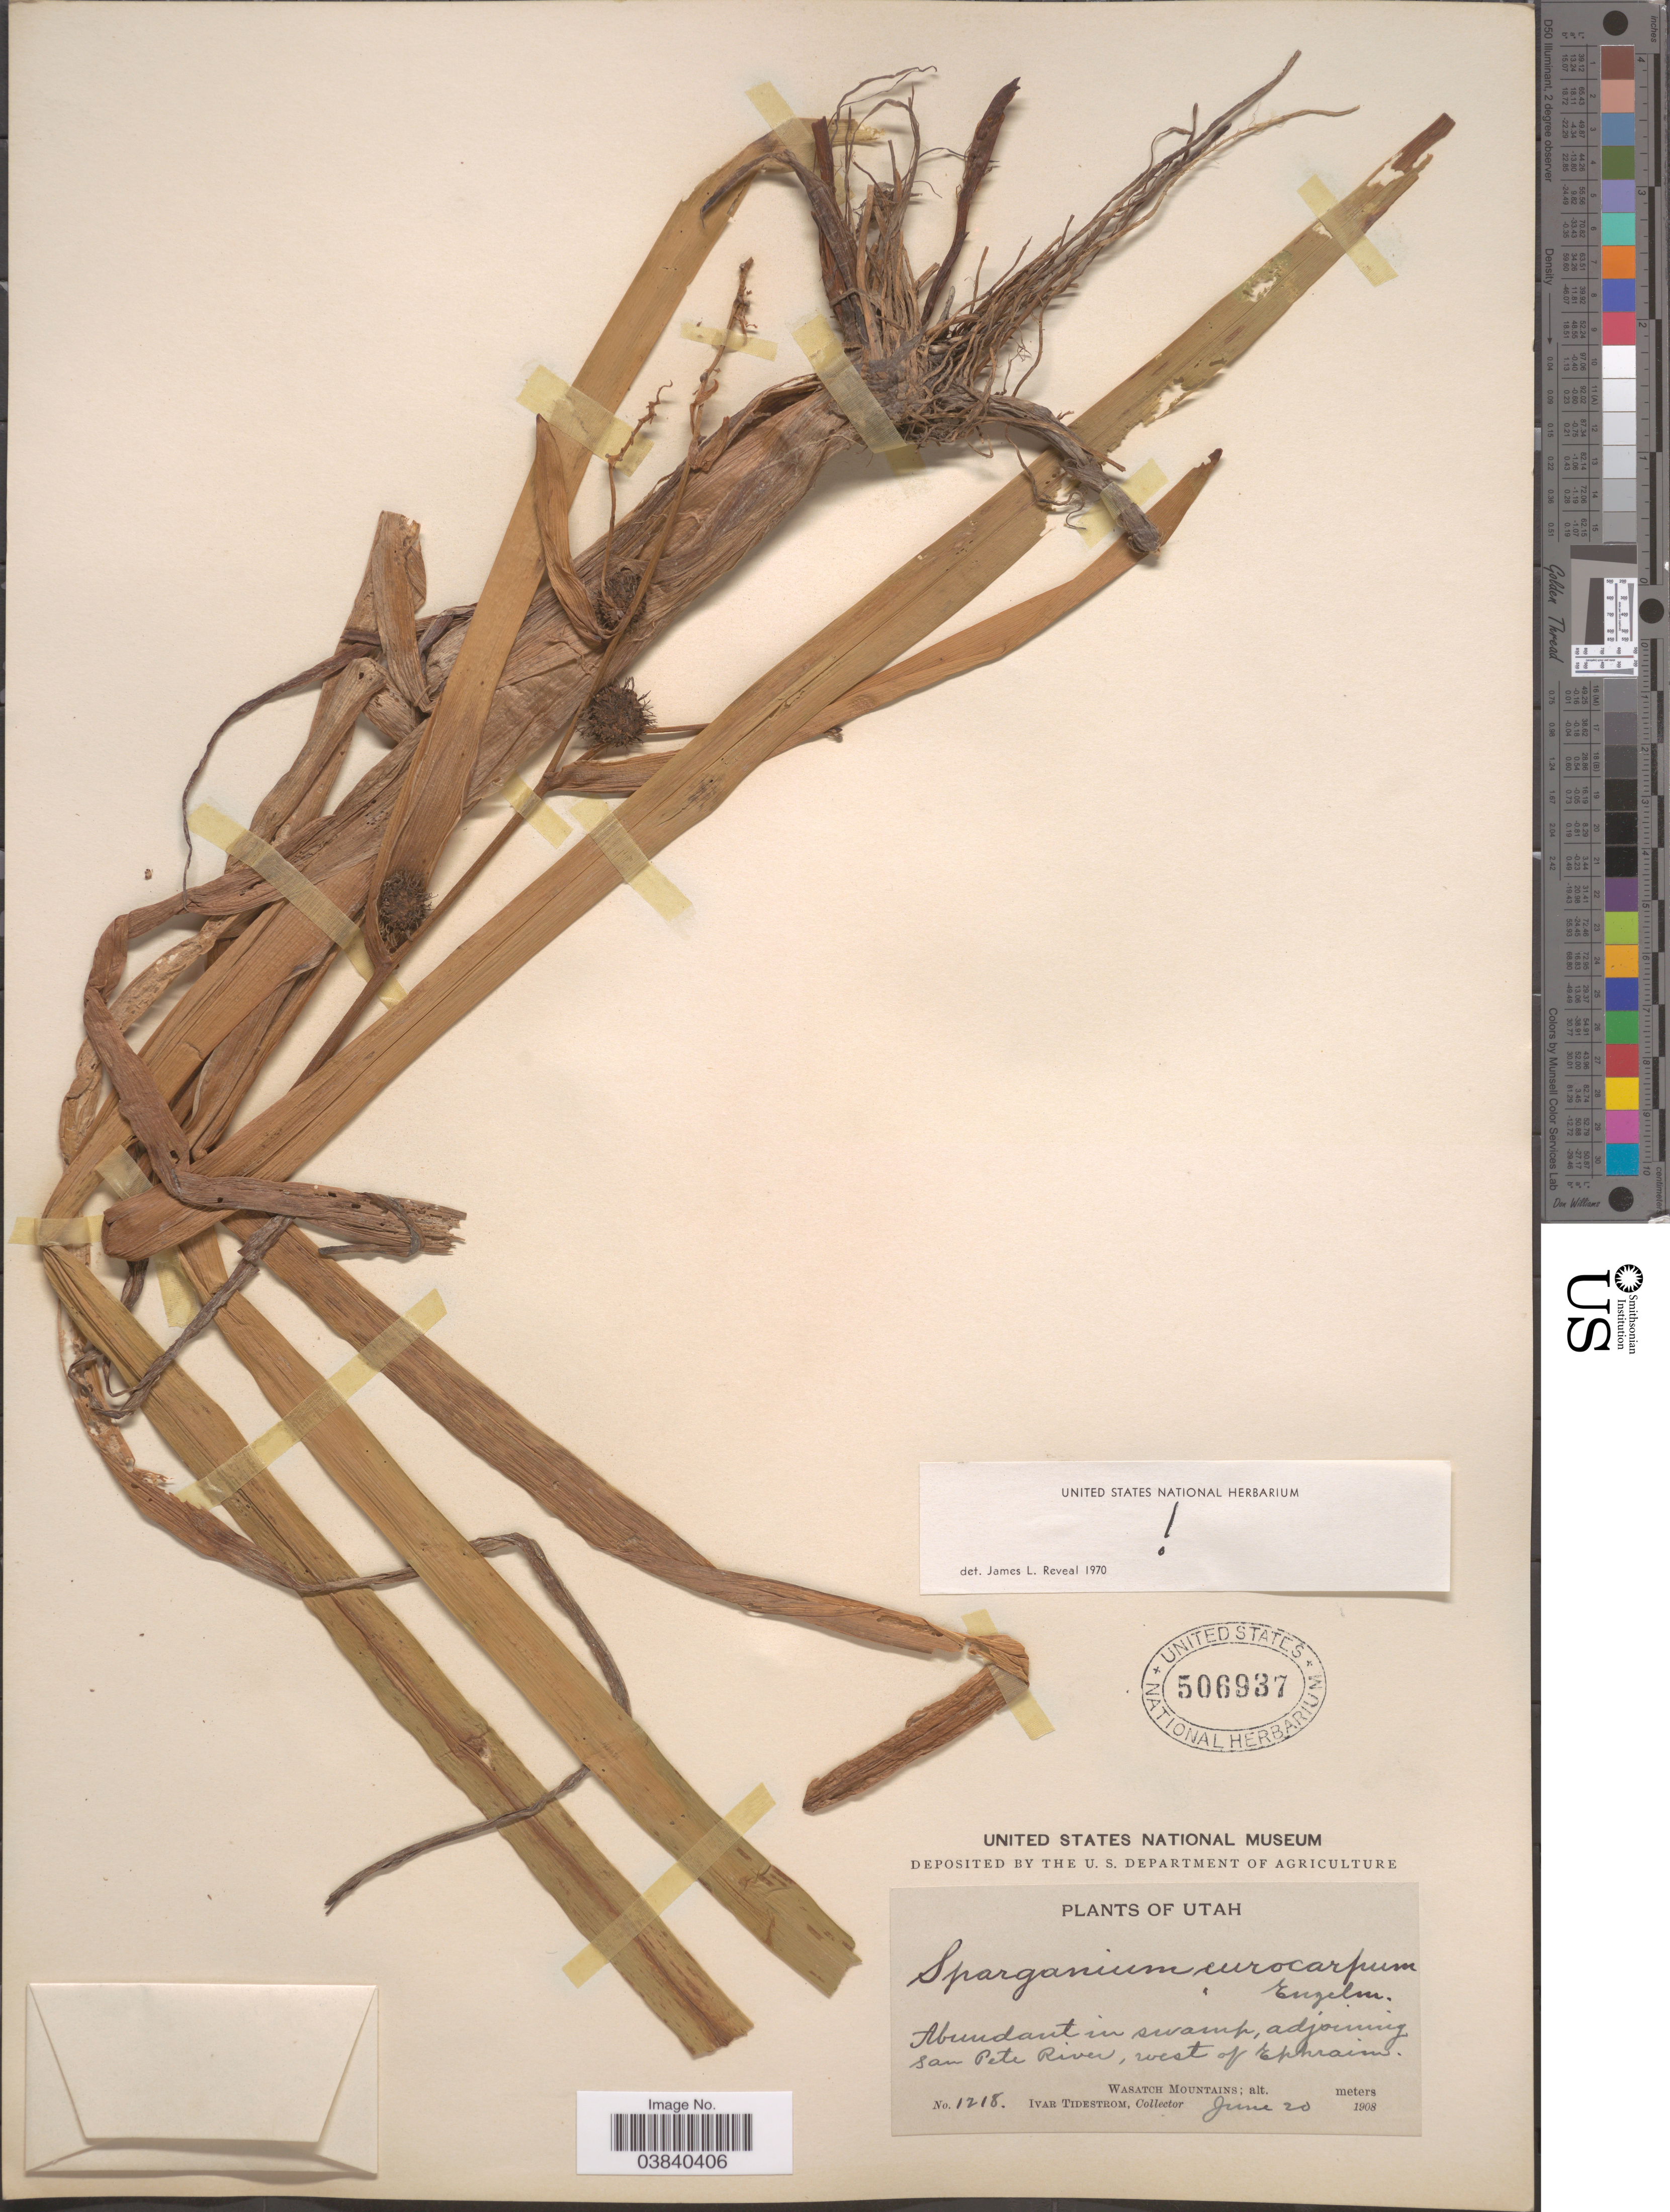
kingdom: Plantae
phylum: Tracheophyta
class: Liliopsida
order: Poales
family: Typhaceae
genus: Sparganium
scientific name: Sparganium eurycarpum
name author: Engelm.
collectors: I. F. Tidestrom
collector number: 1218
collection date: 1908-06-20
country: United States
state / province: Utah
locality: Adjoining San Pete River, west of Ephraim. Wasatch Mountain.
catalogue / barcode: US 506937